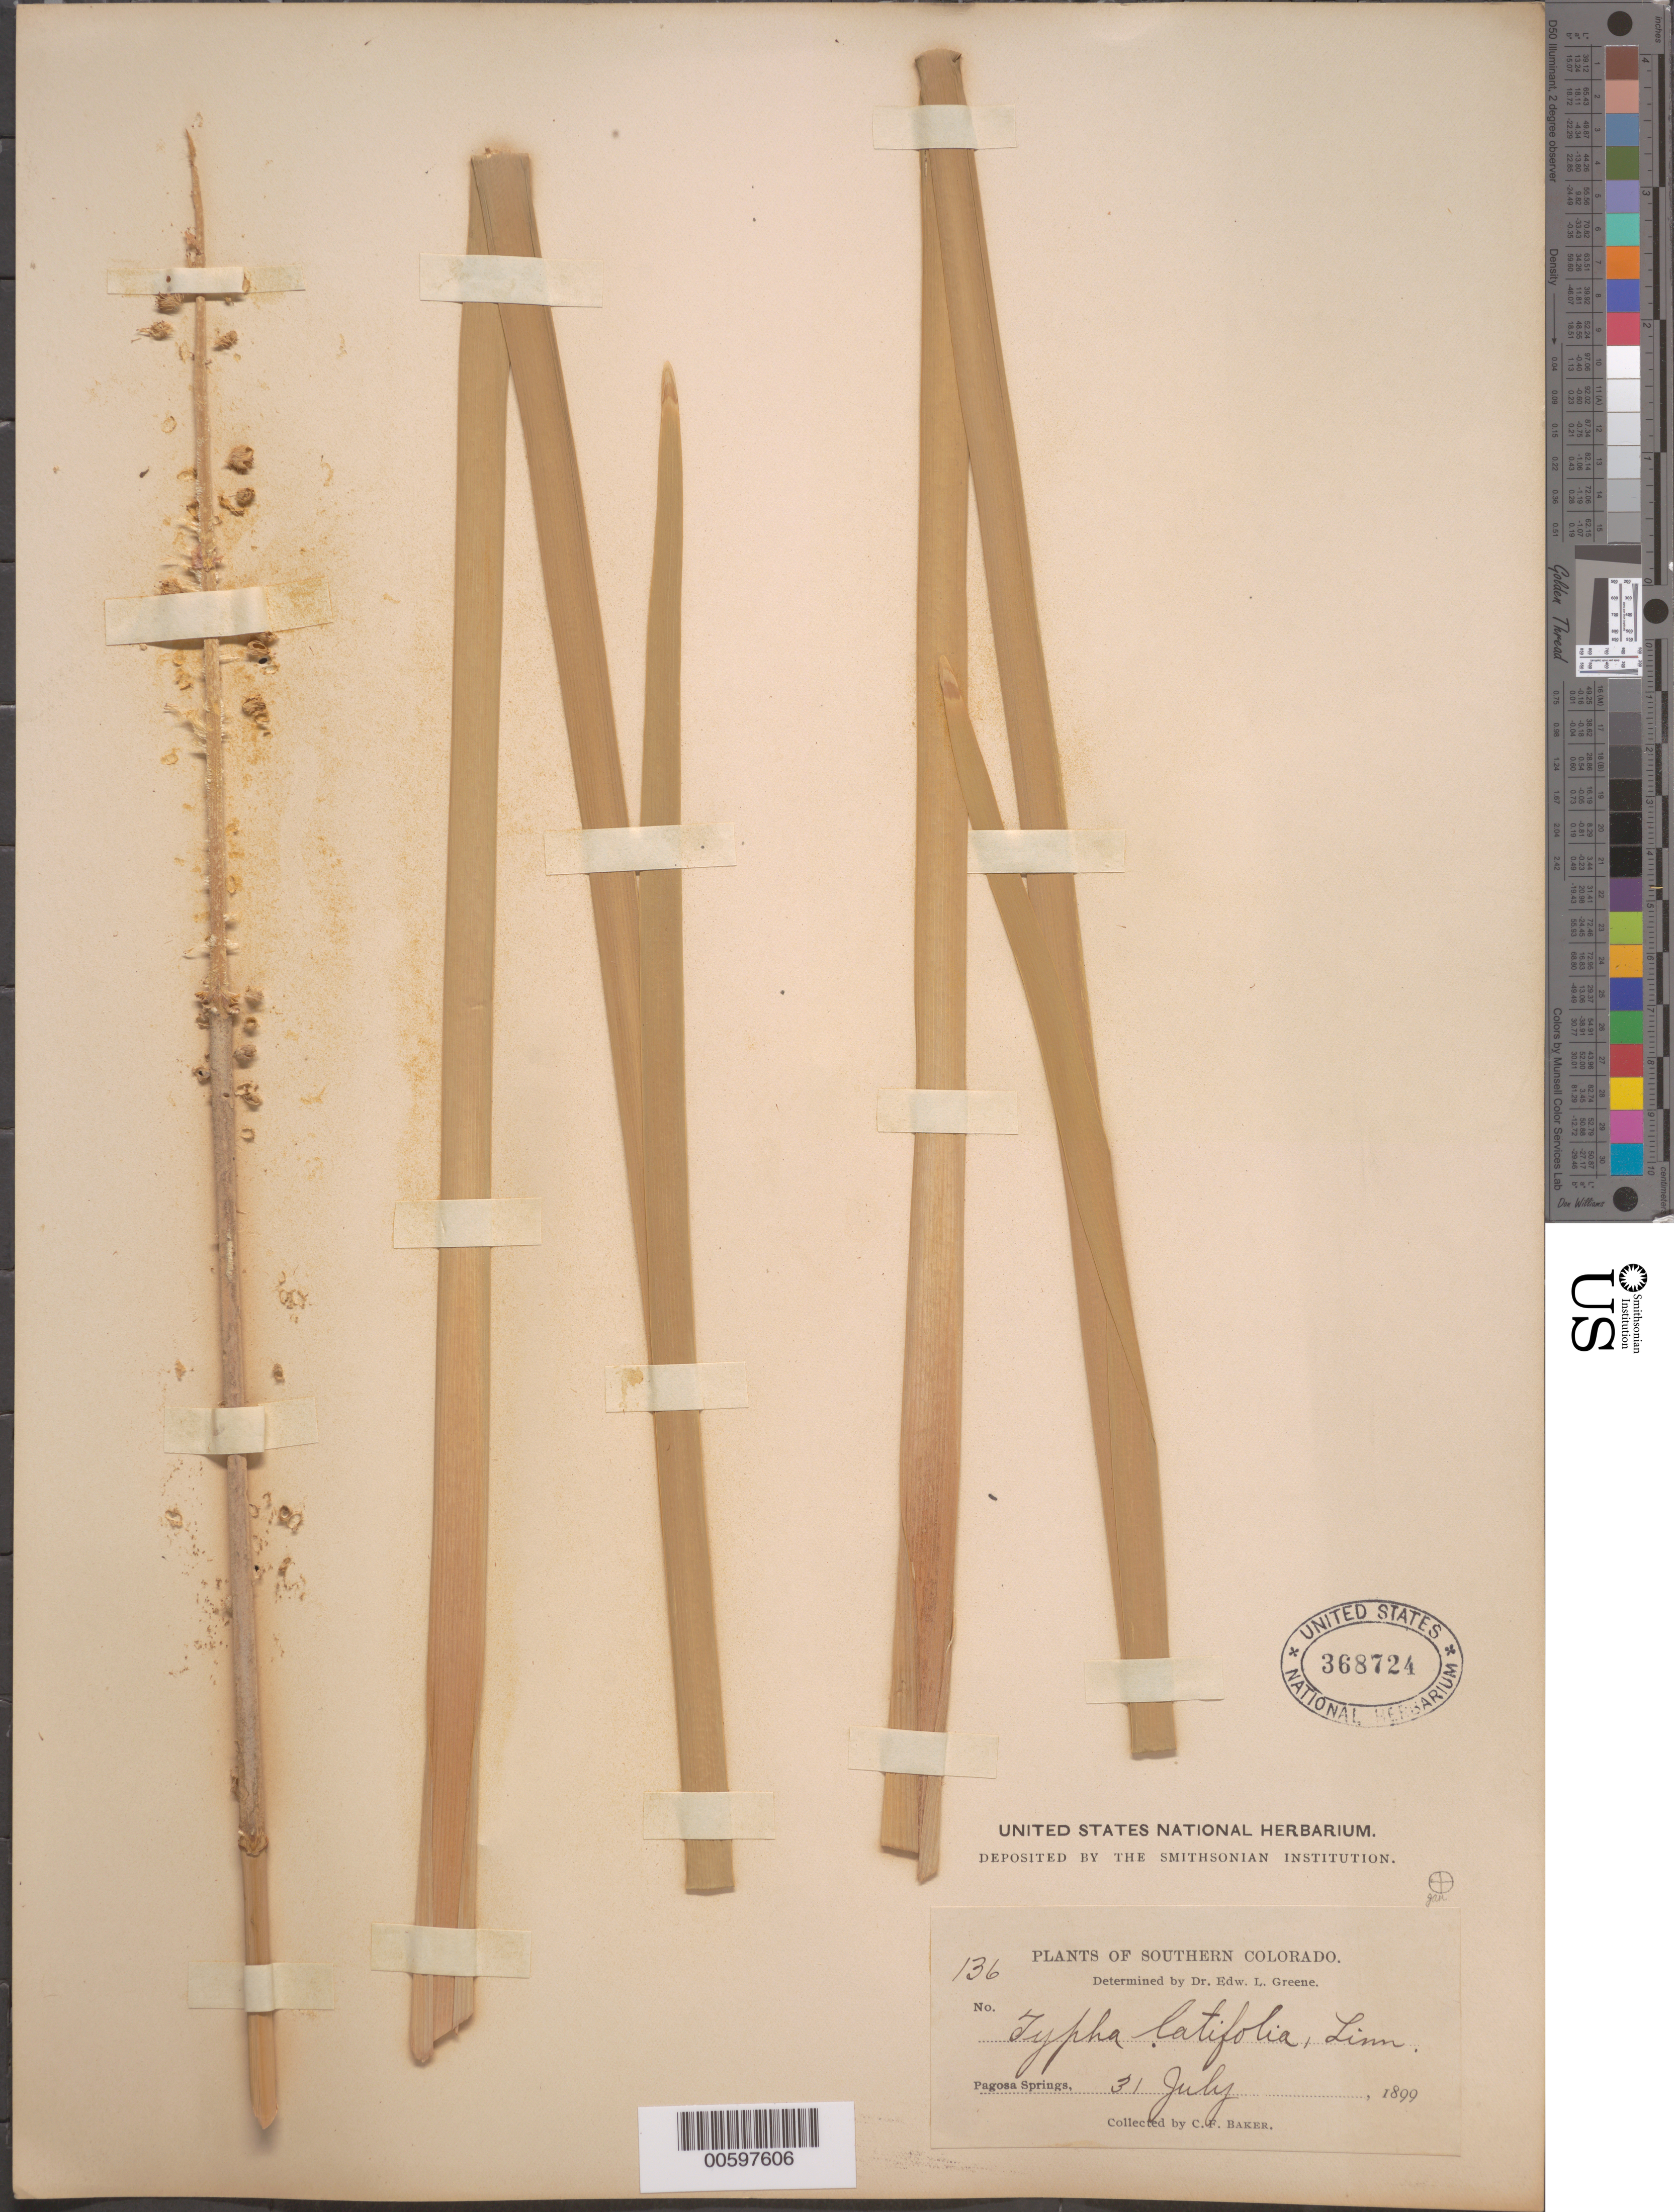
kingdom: Plantae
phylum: Tracheophyta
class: Liliopsida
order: Poales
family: Typhaceae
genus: Typha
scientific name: Typha latifolia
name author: L.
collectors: C. F. Baker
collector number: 136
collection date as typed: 31 Jul 1899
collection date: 1899-07-31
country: United States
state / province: Colorado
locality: Pagosa Springs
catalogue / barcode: US 368724